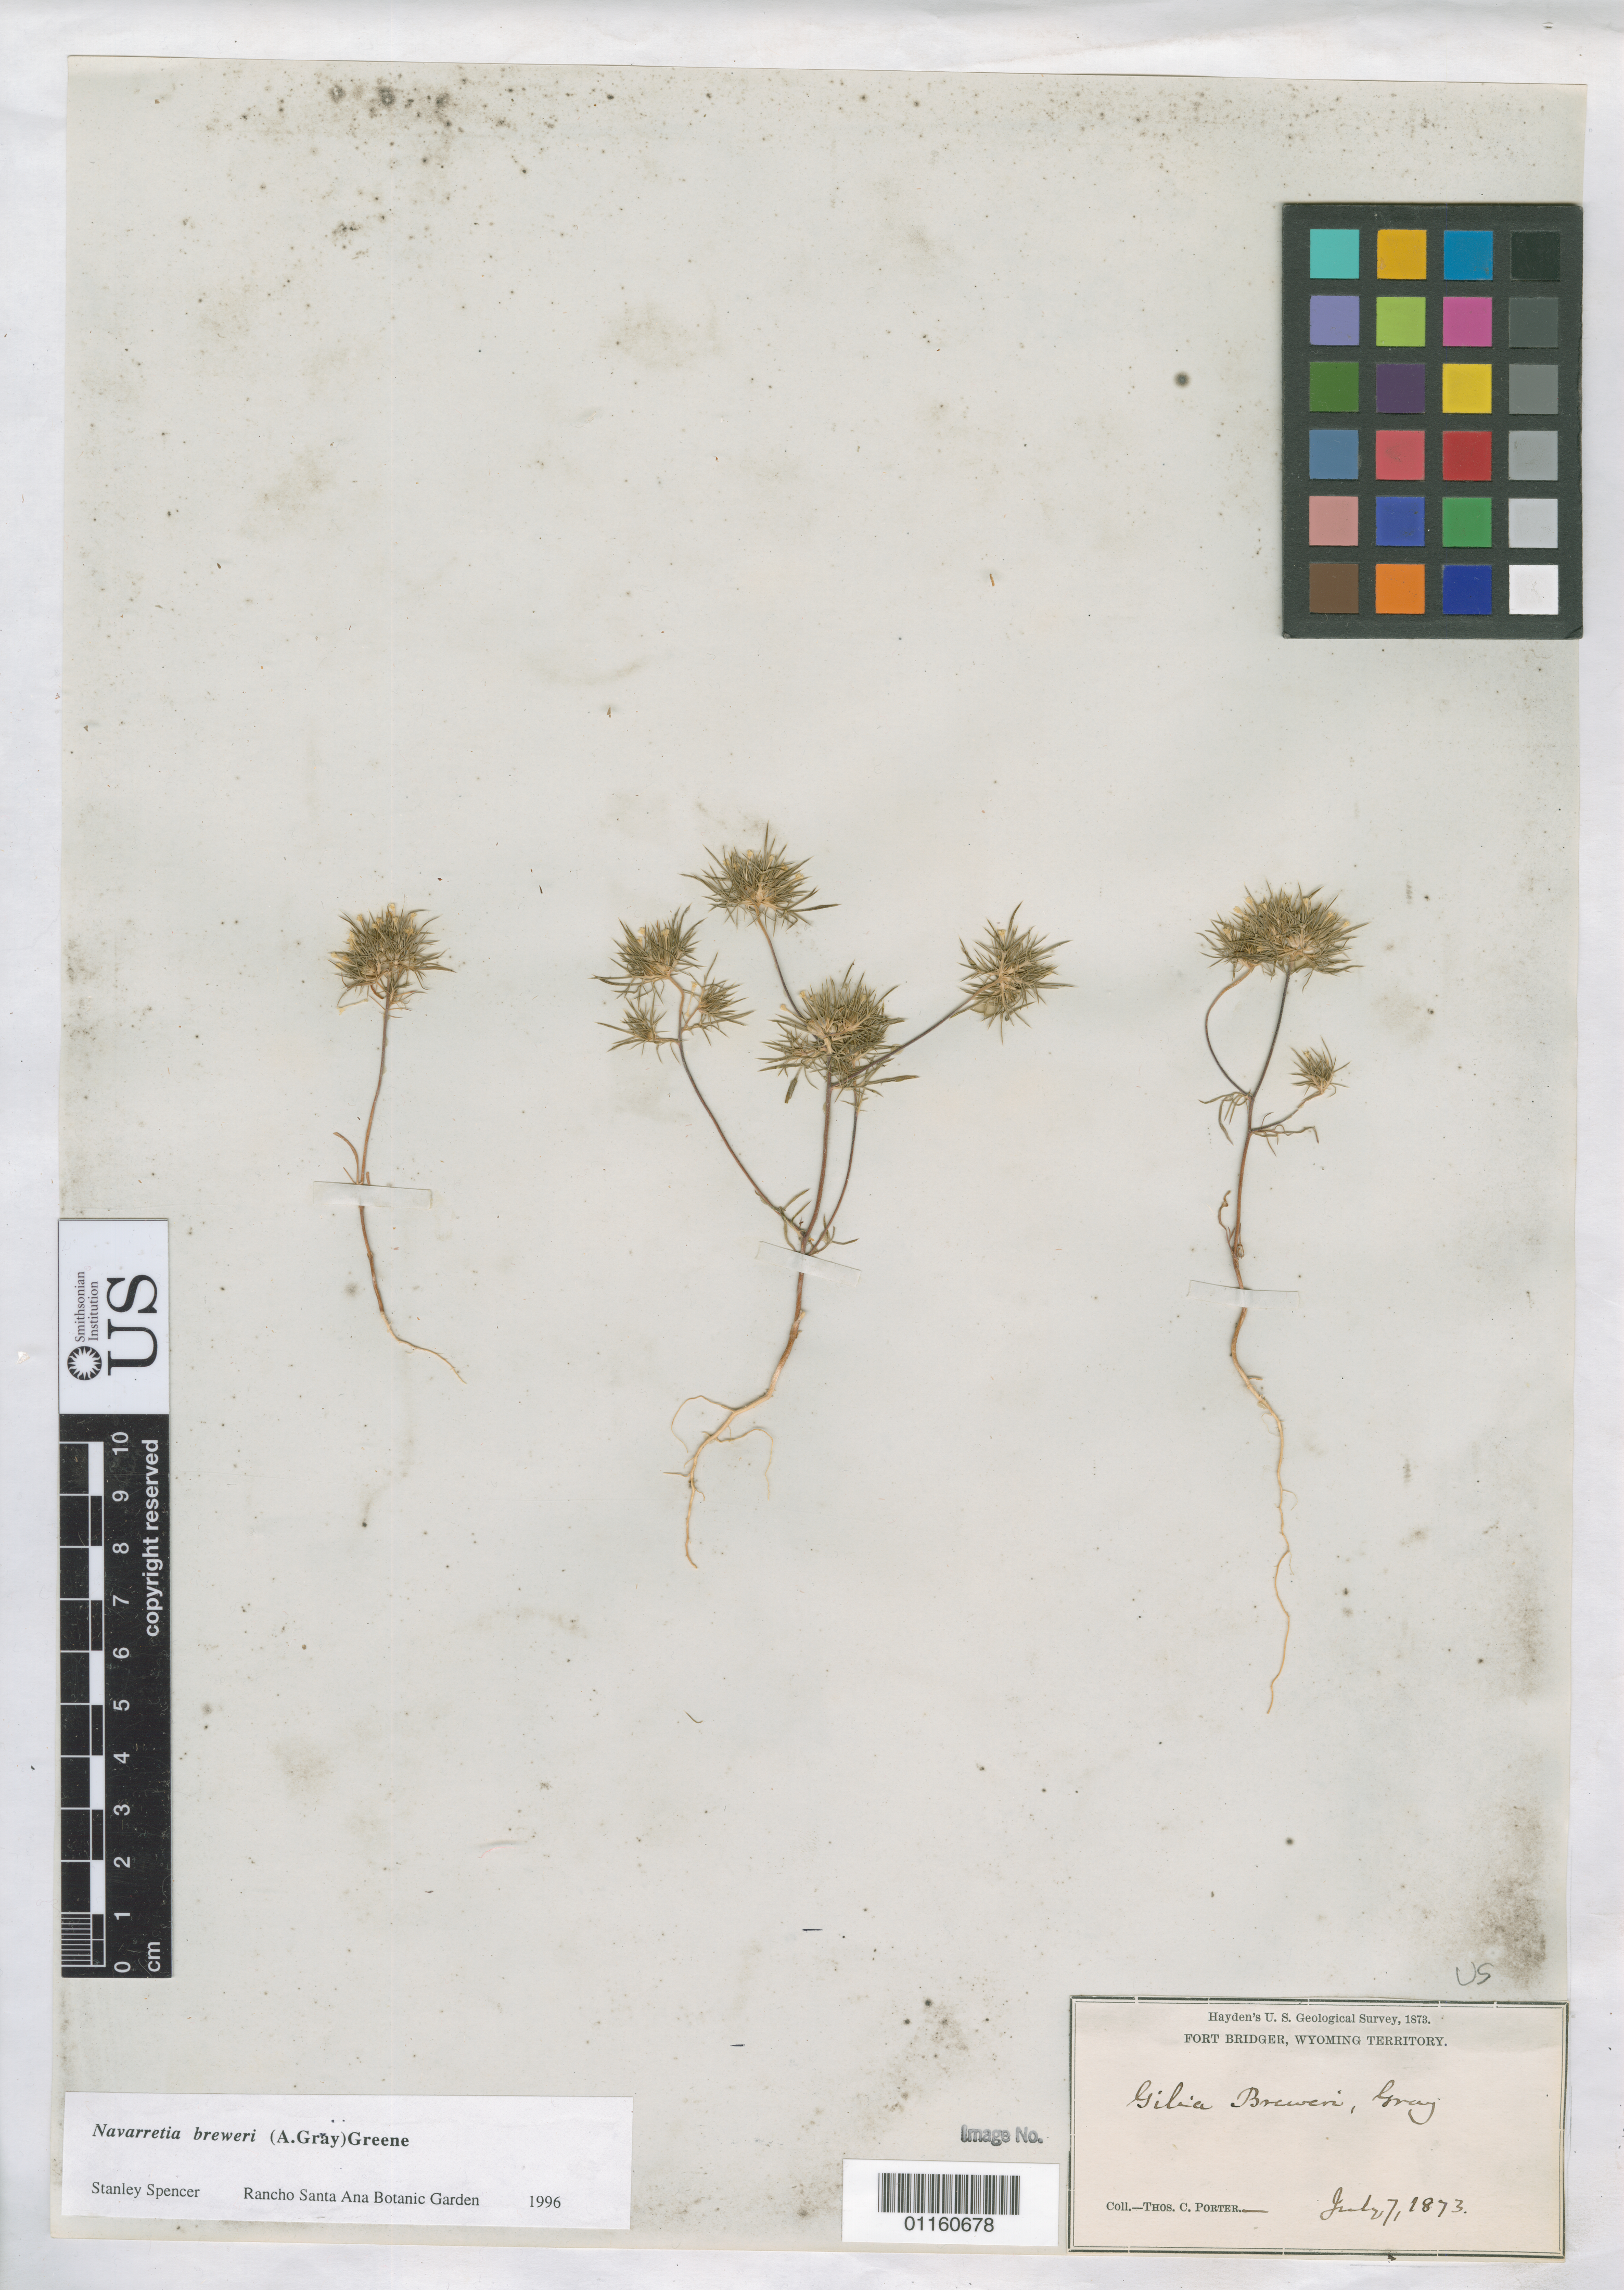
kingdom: Plantae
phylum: Tracheophyta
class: Magnoliopsida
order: Ericales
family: Polemoniaceae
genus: Navarretia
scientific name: Navarretia breweri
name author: (A. Gray) Greene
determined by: Spencer, S. C.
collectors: T. C. Porter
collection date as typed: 7 Jul 1873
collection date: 1873-07-07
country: United States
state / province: Wyoming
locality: Fort Bridger